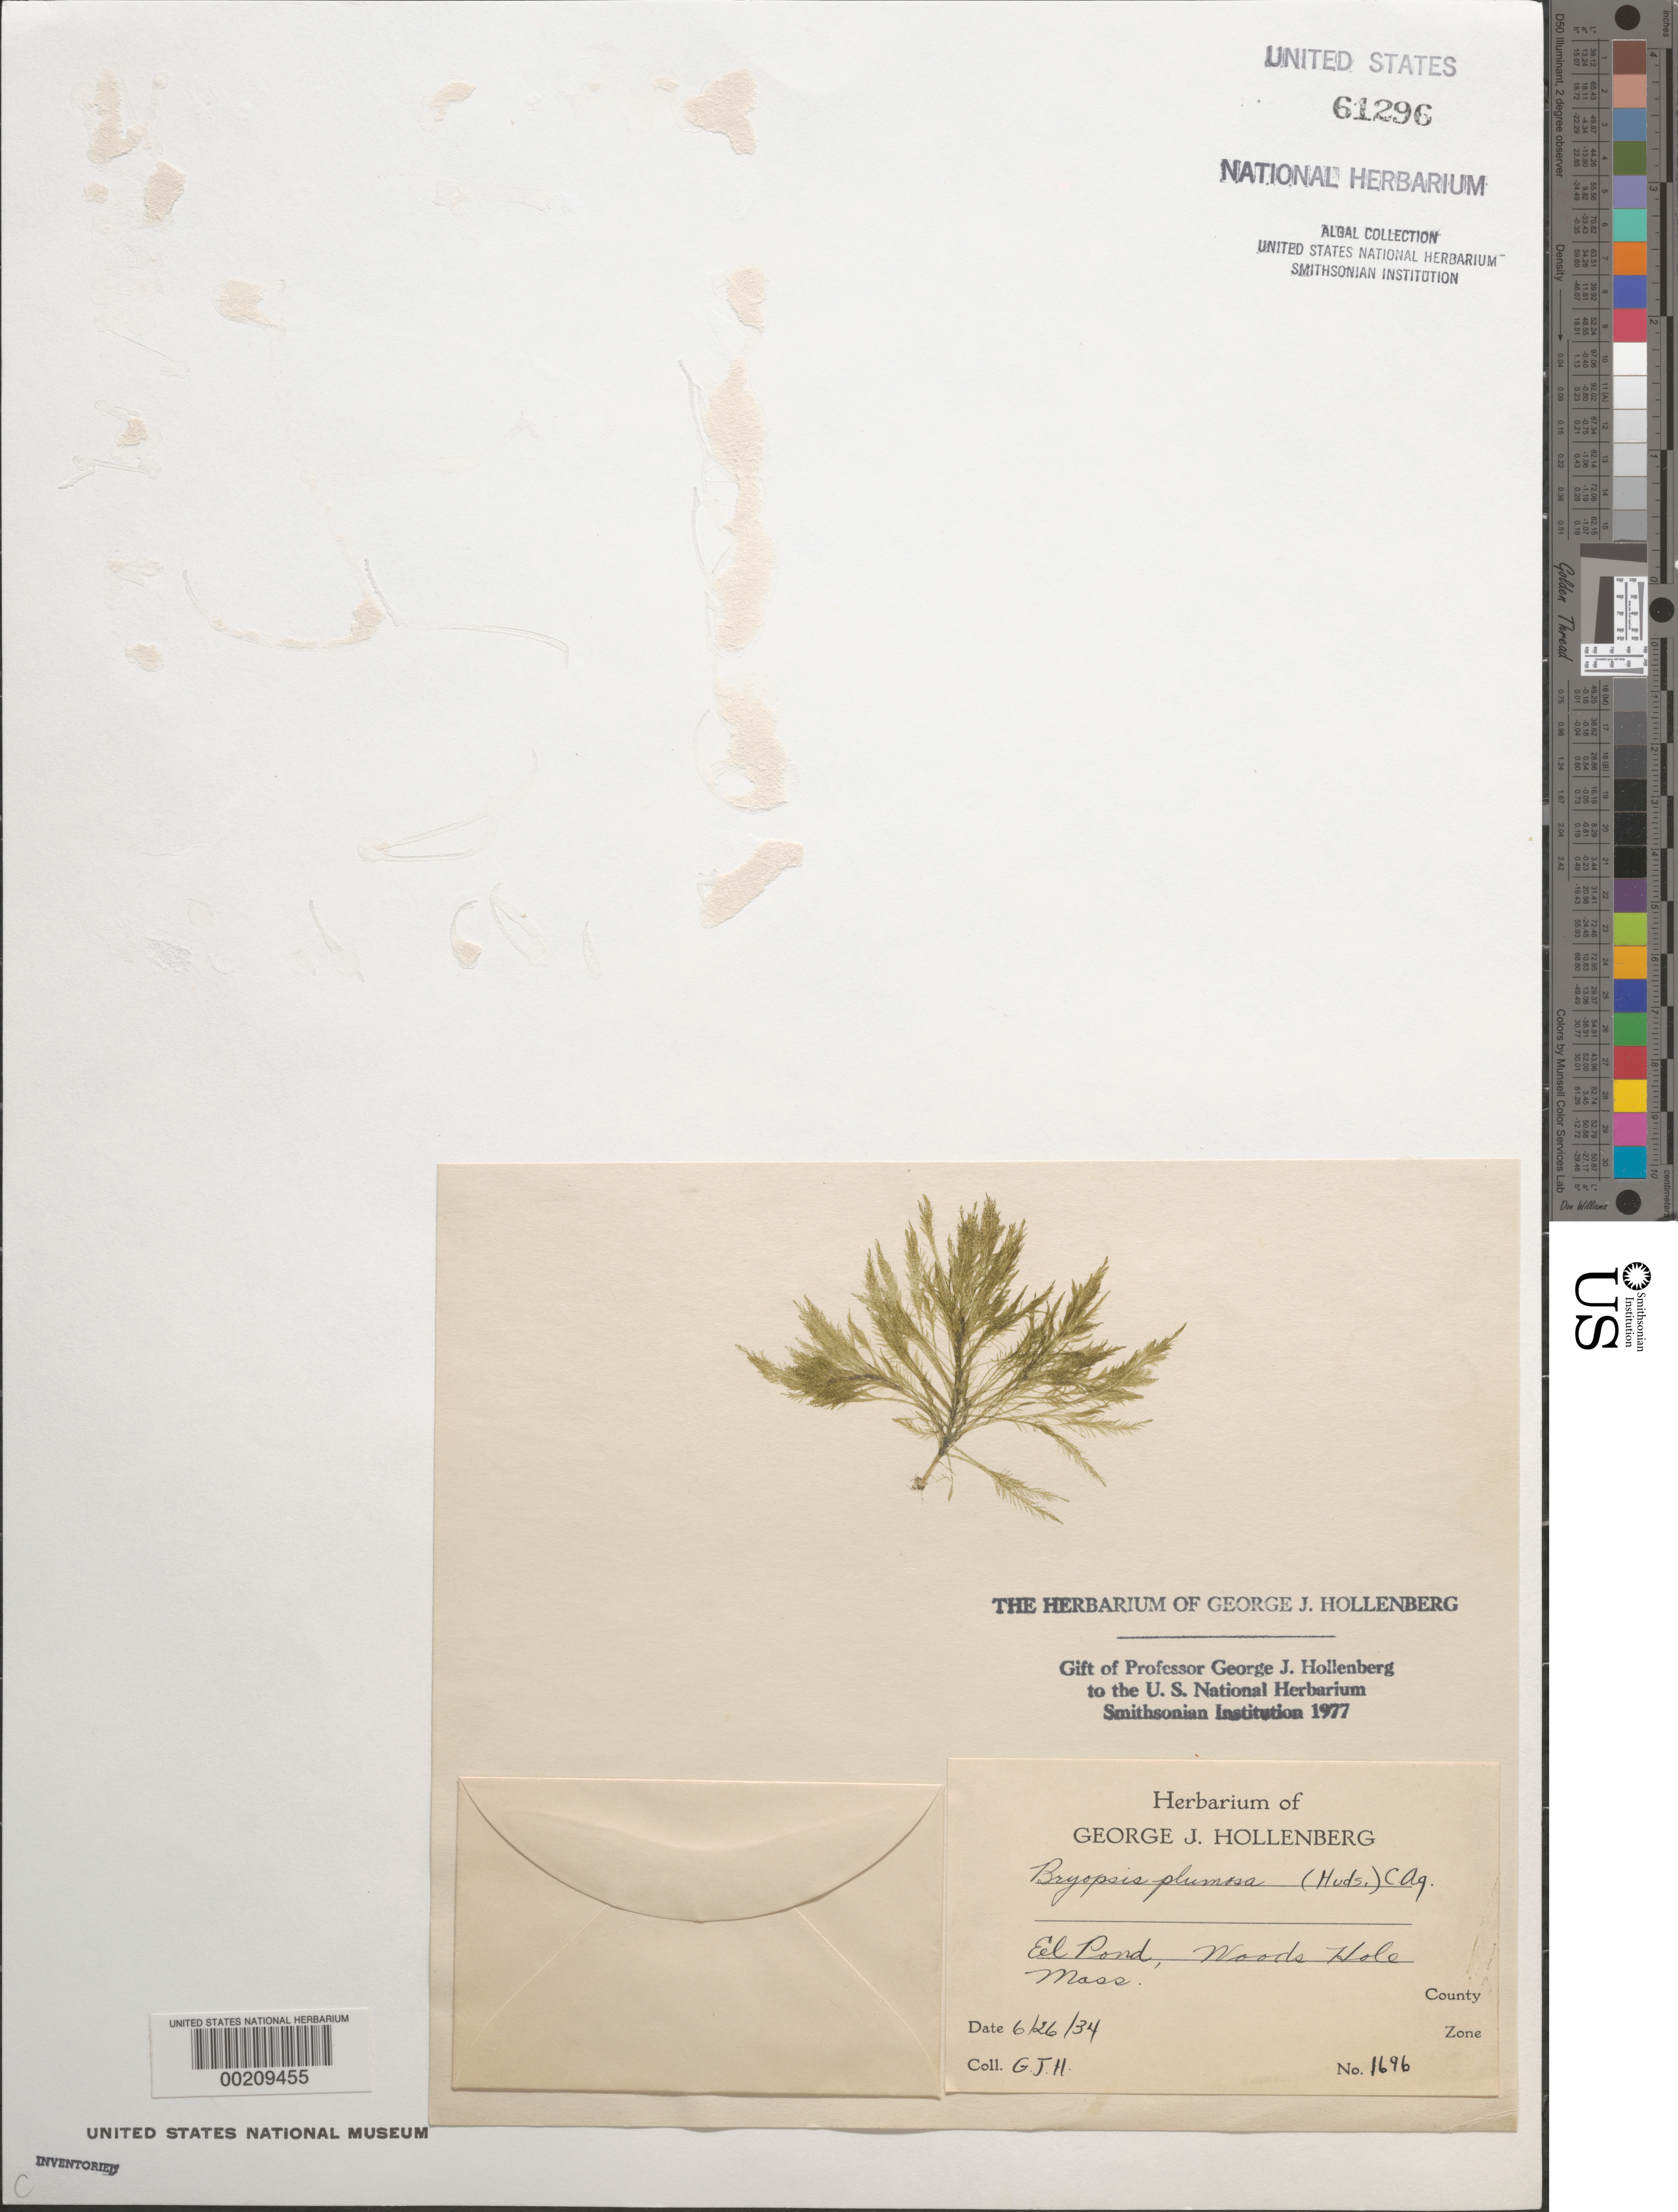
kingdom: Plantae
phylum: Chlorophyta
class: Ulvophyceae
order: Bryopsidales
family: Bryopsidaceae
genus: Bryopsis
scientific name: Bryopsis plumosa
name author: (Huds.) C. Agardh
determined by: Hollenberg, George J.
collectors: G. Hollenberg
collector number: GJH 1696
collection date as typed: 26 Jun 1934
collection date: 1934-06-26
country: United States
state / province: Massachusetts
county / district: Barnstable County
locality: Woods Hole, Eel Pond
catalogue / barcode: US 61296